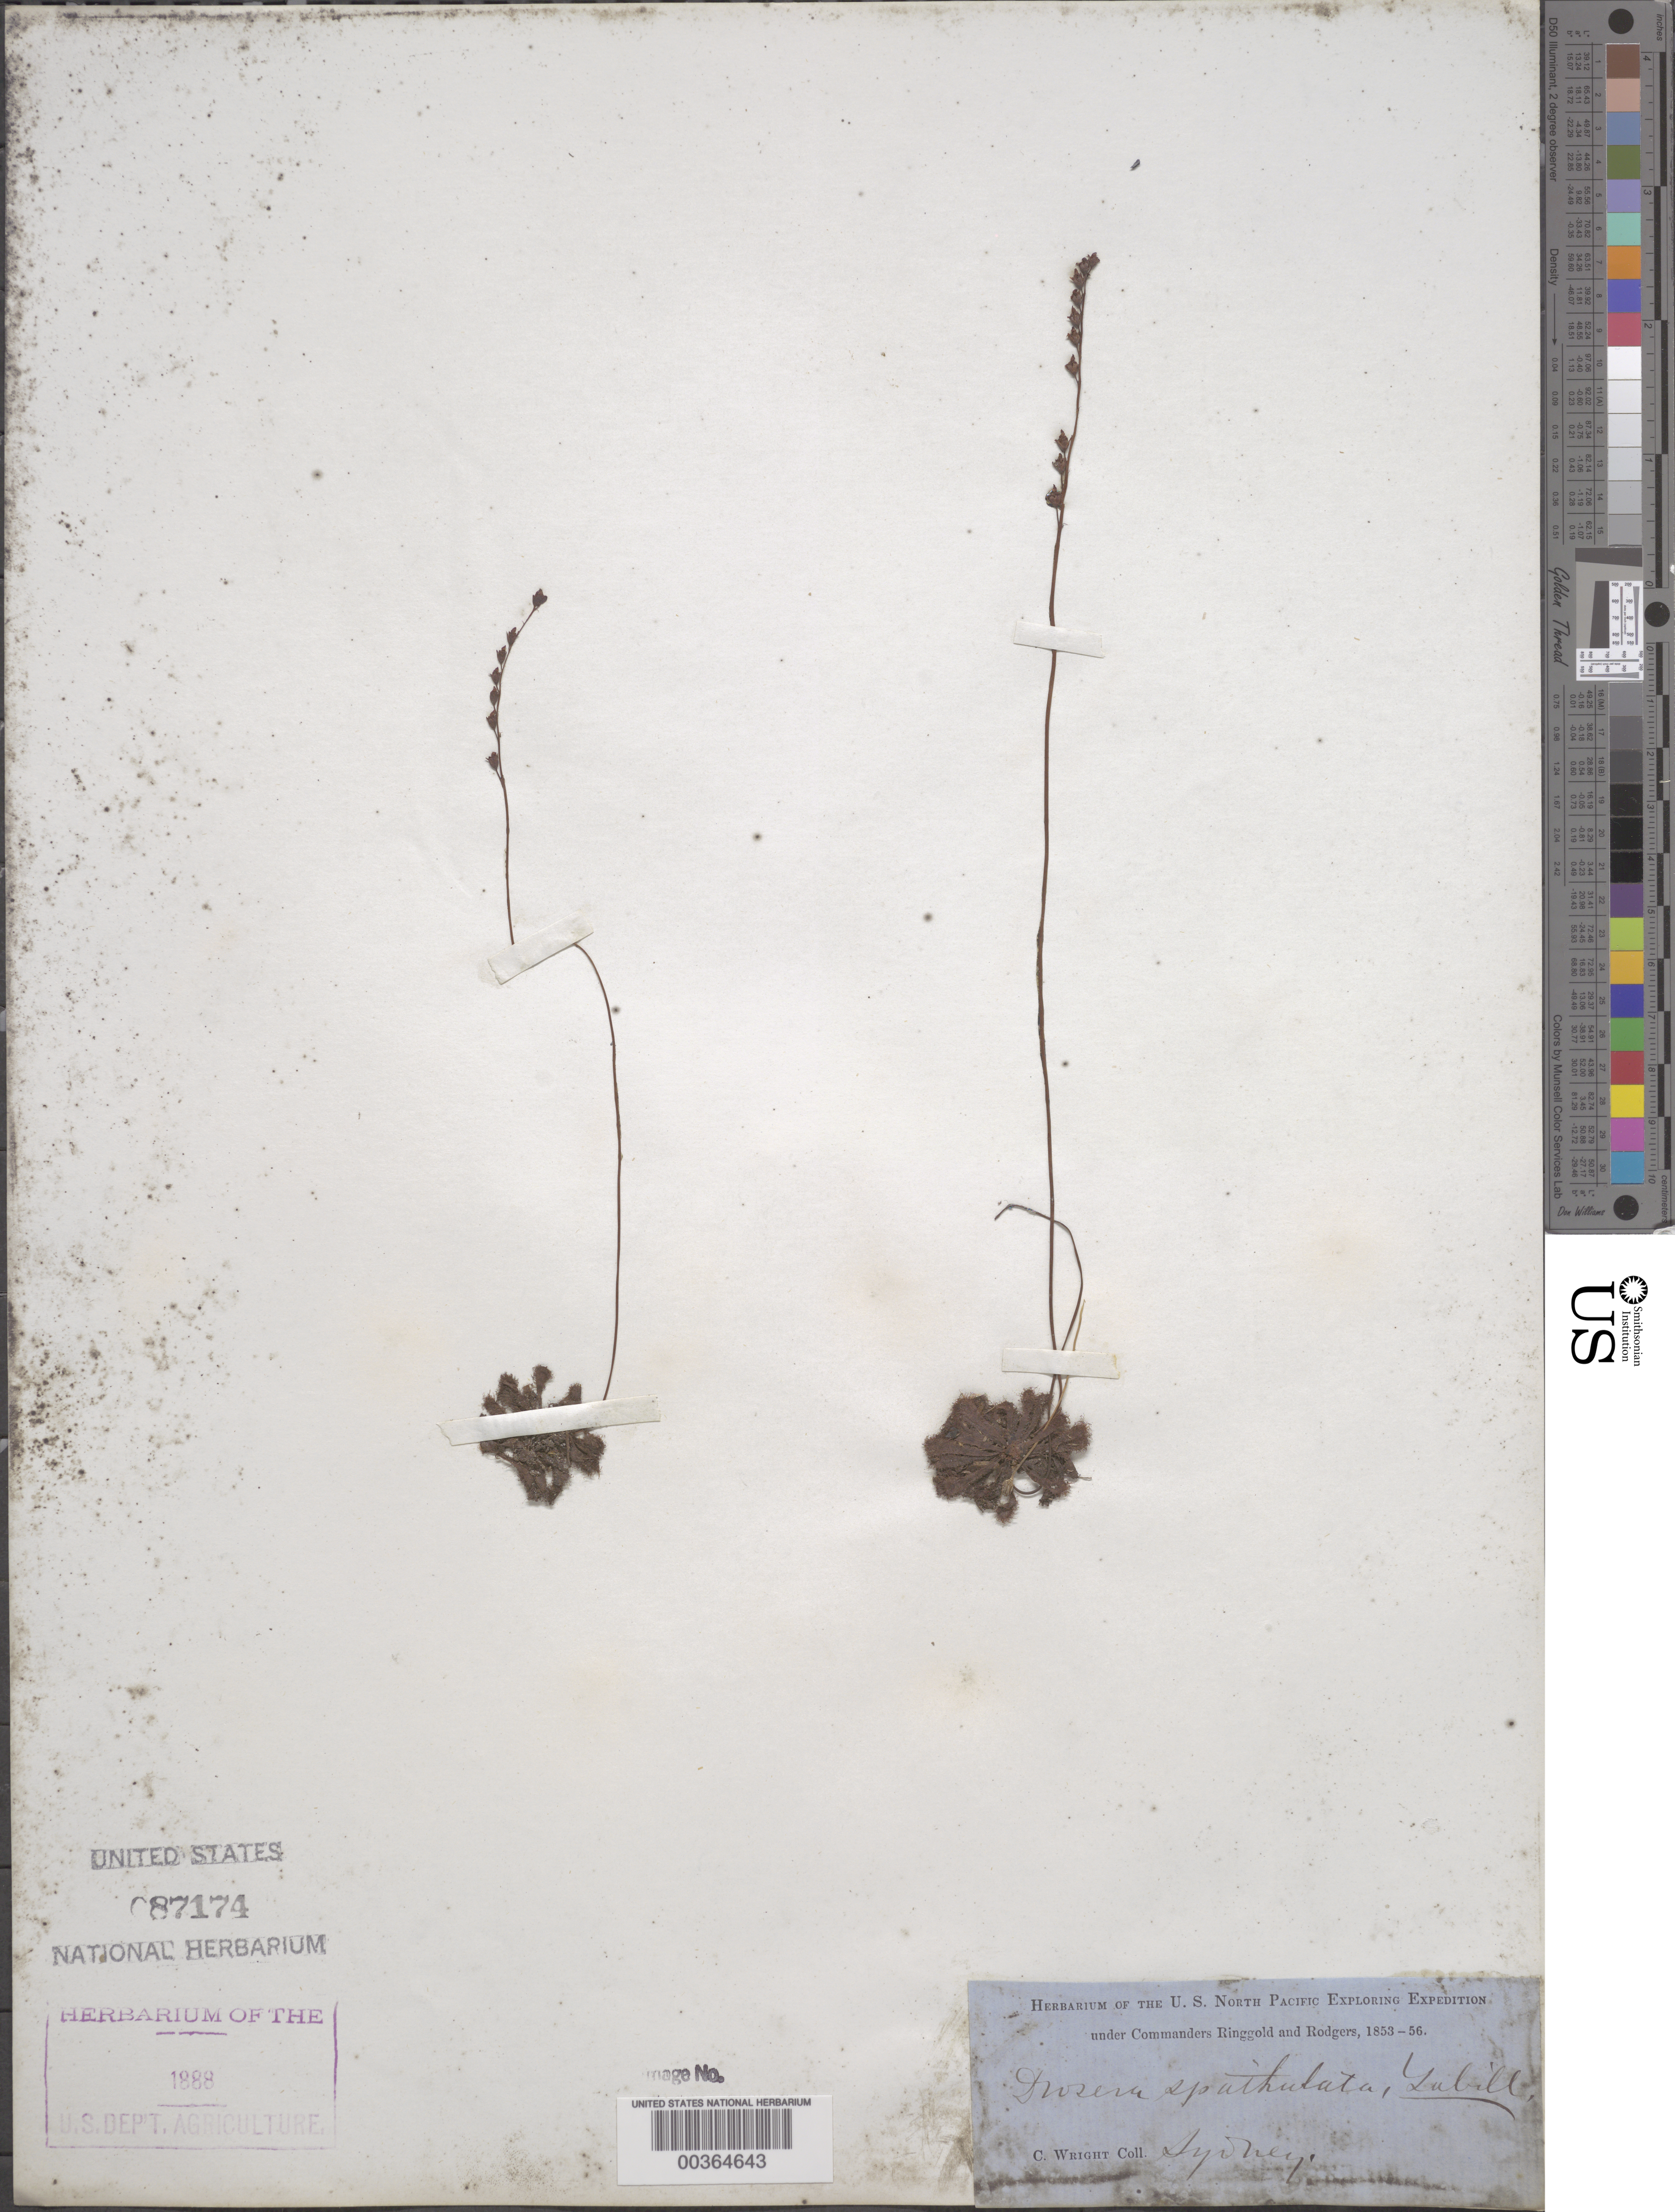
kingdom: Plantae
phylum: Tracheophyta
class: Magnoliopsida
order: Caryophyllales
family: Droseraceae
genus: Drosera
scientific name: Drosera spathulata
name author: Labill.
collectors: C. Wright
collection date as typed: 1853 to -- --- 1856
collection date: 1853/1856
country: Australia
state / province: New South Wales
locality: Sydney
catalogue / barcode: US 87174